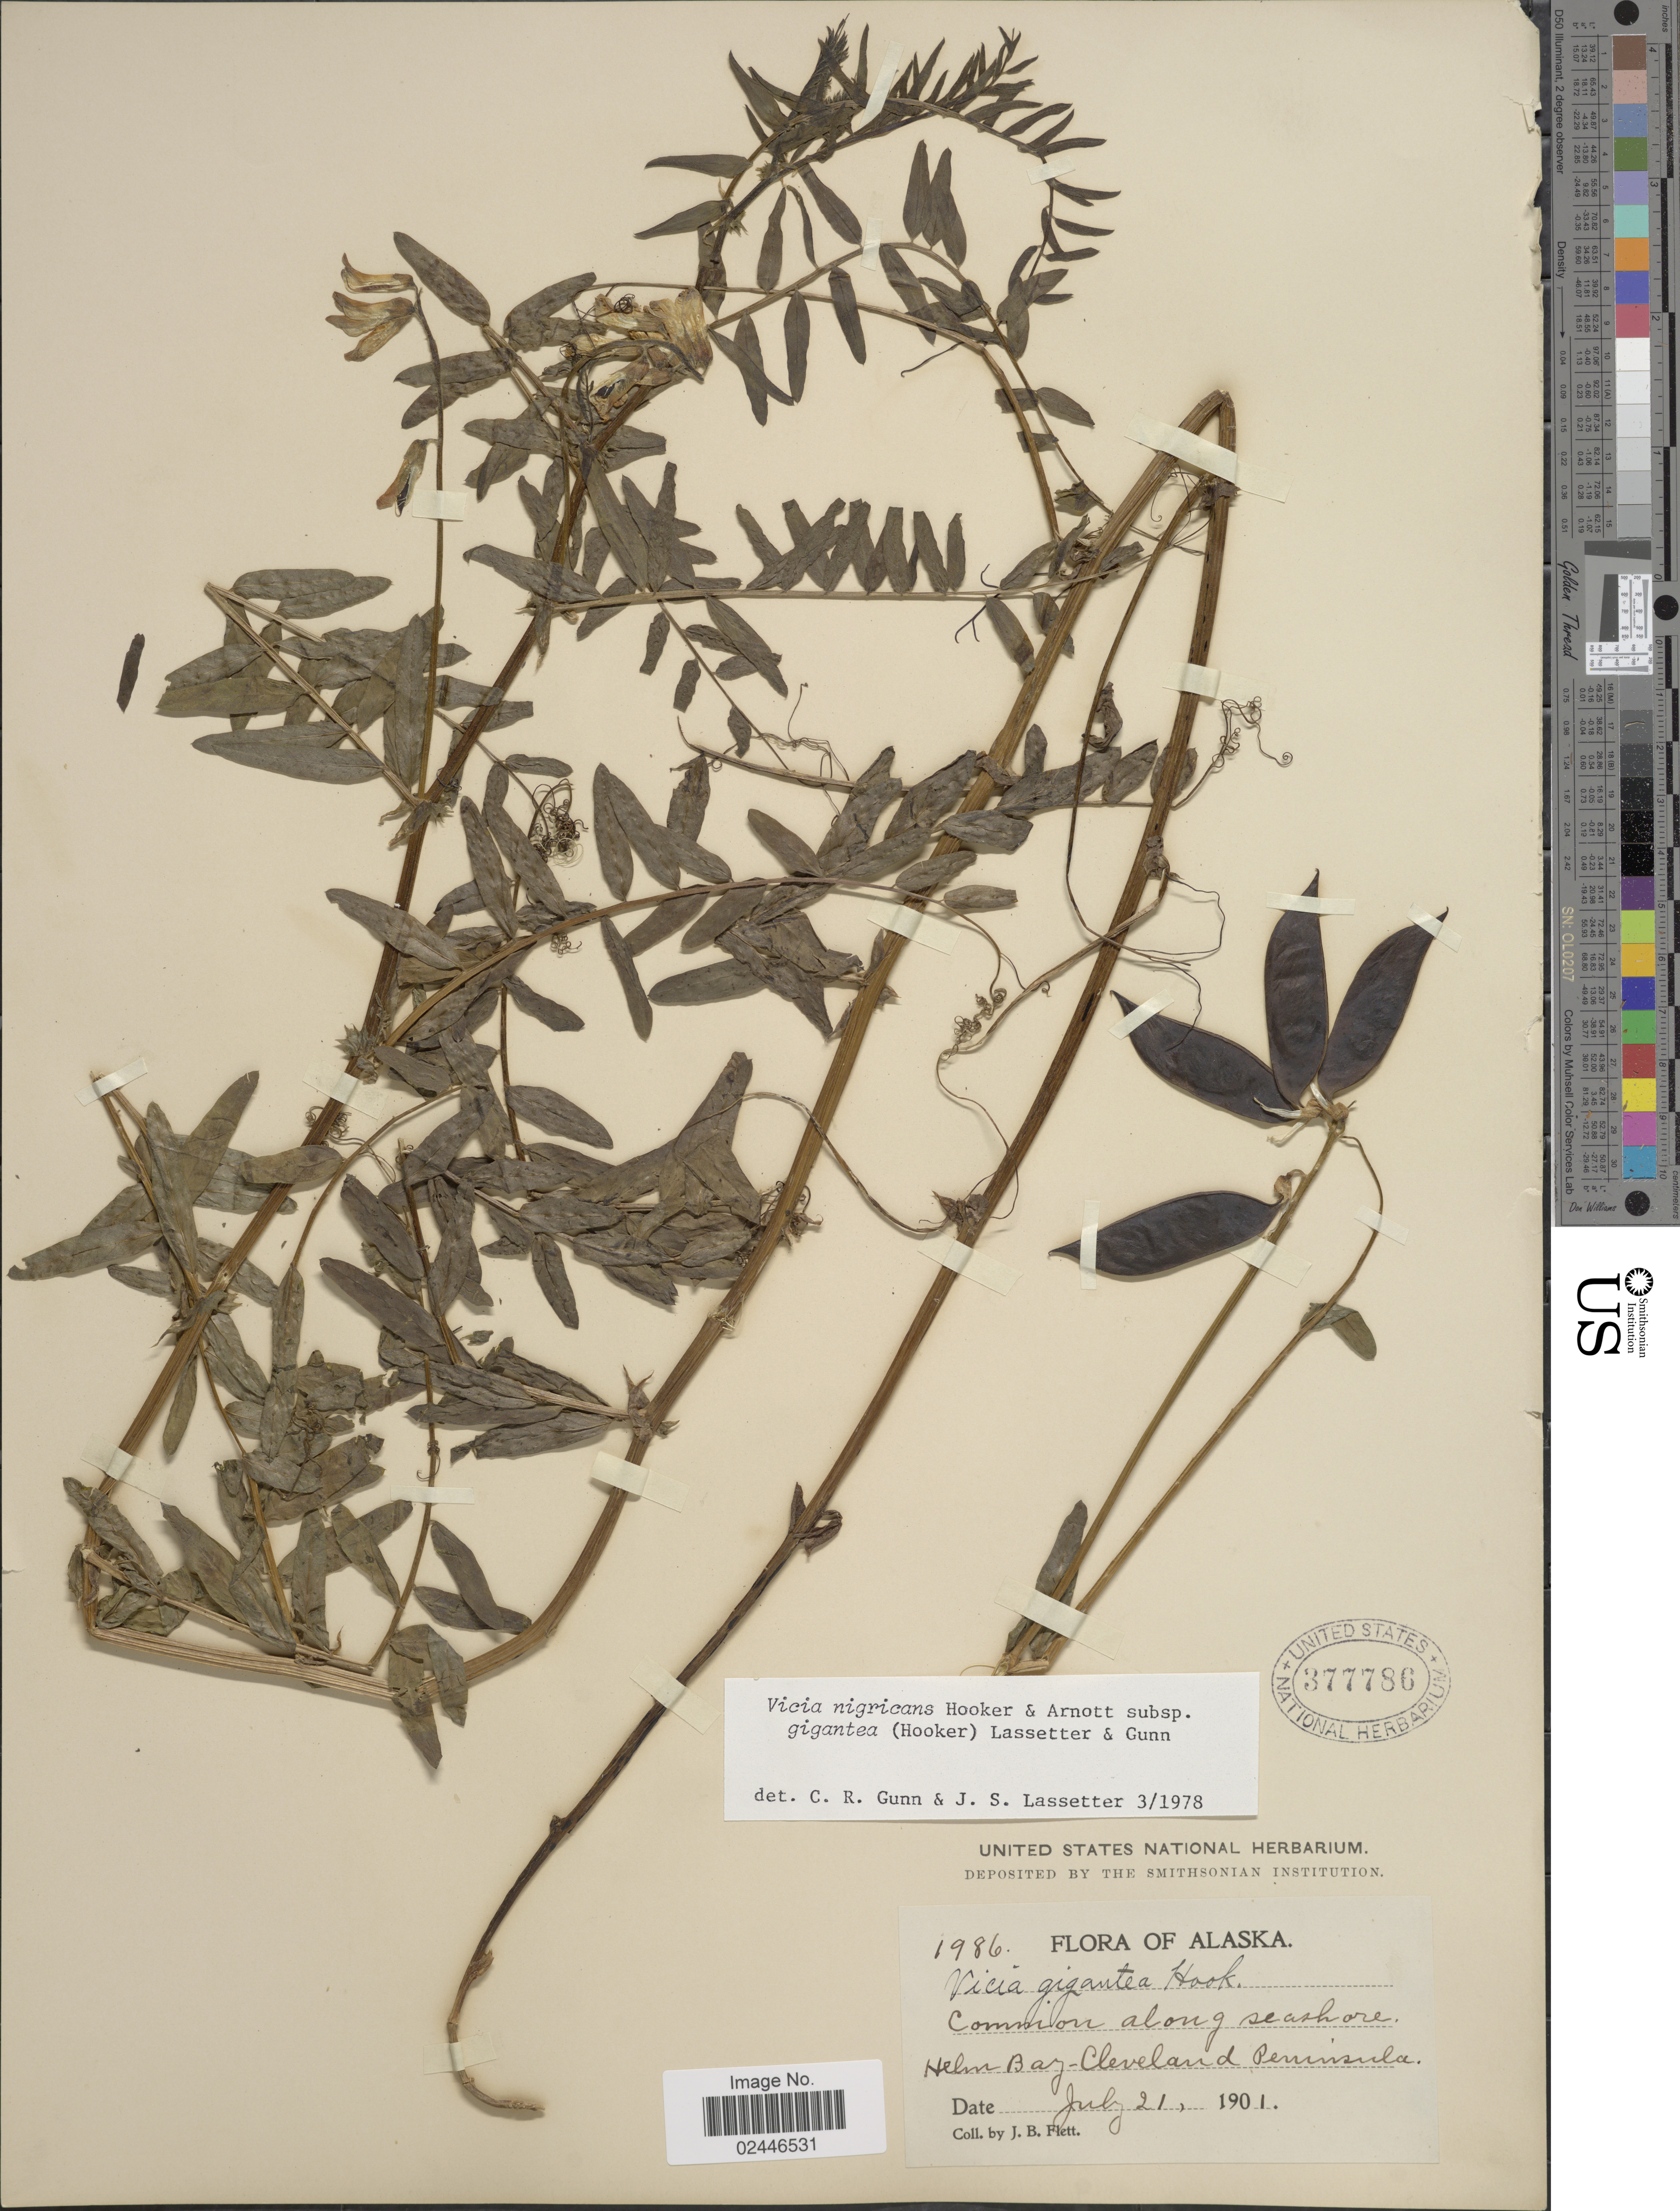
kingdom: Plantae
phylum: Tracheophyta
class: Magnoliopsida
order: Fabales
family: Fabaceae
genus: Vicia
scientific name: Vicia nigricans subsp. gigantea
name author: Hook. & Arn.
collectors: J. Flett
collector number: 1986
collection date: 1901-07-21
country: United States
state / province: Alaska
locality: Helm Bay-Cleveland Peninsula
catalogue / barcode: US 377786